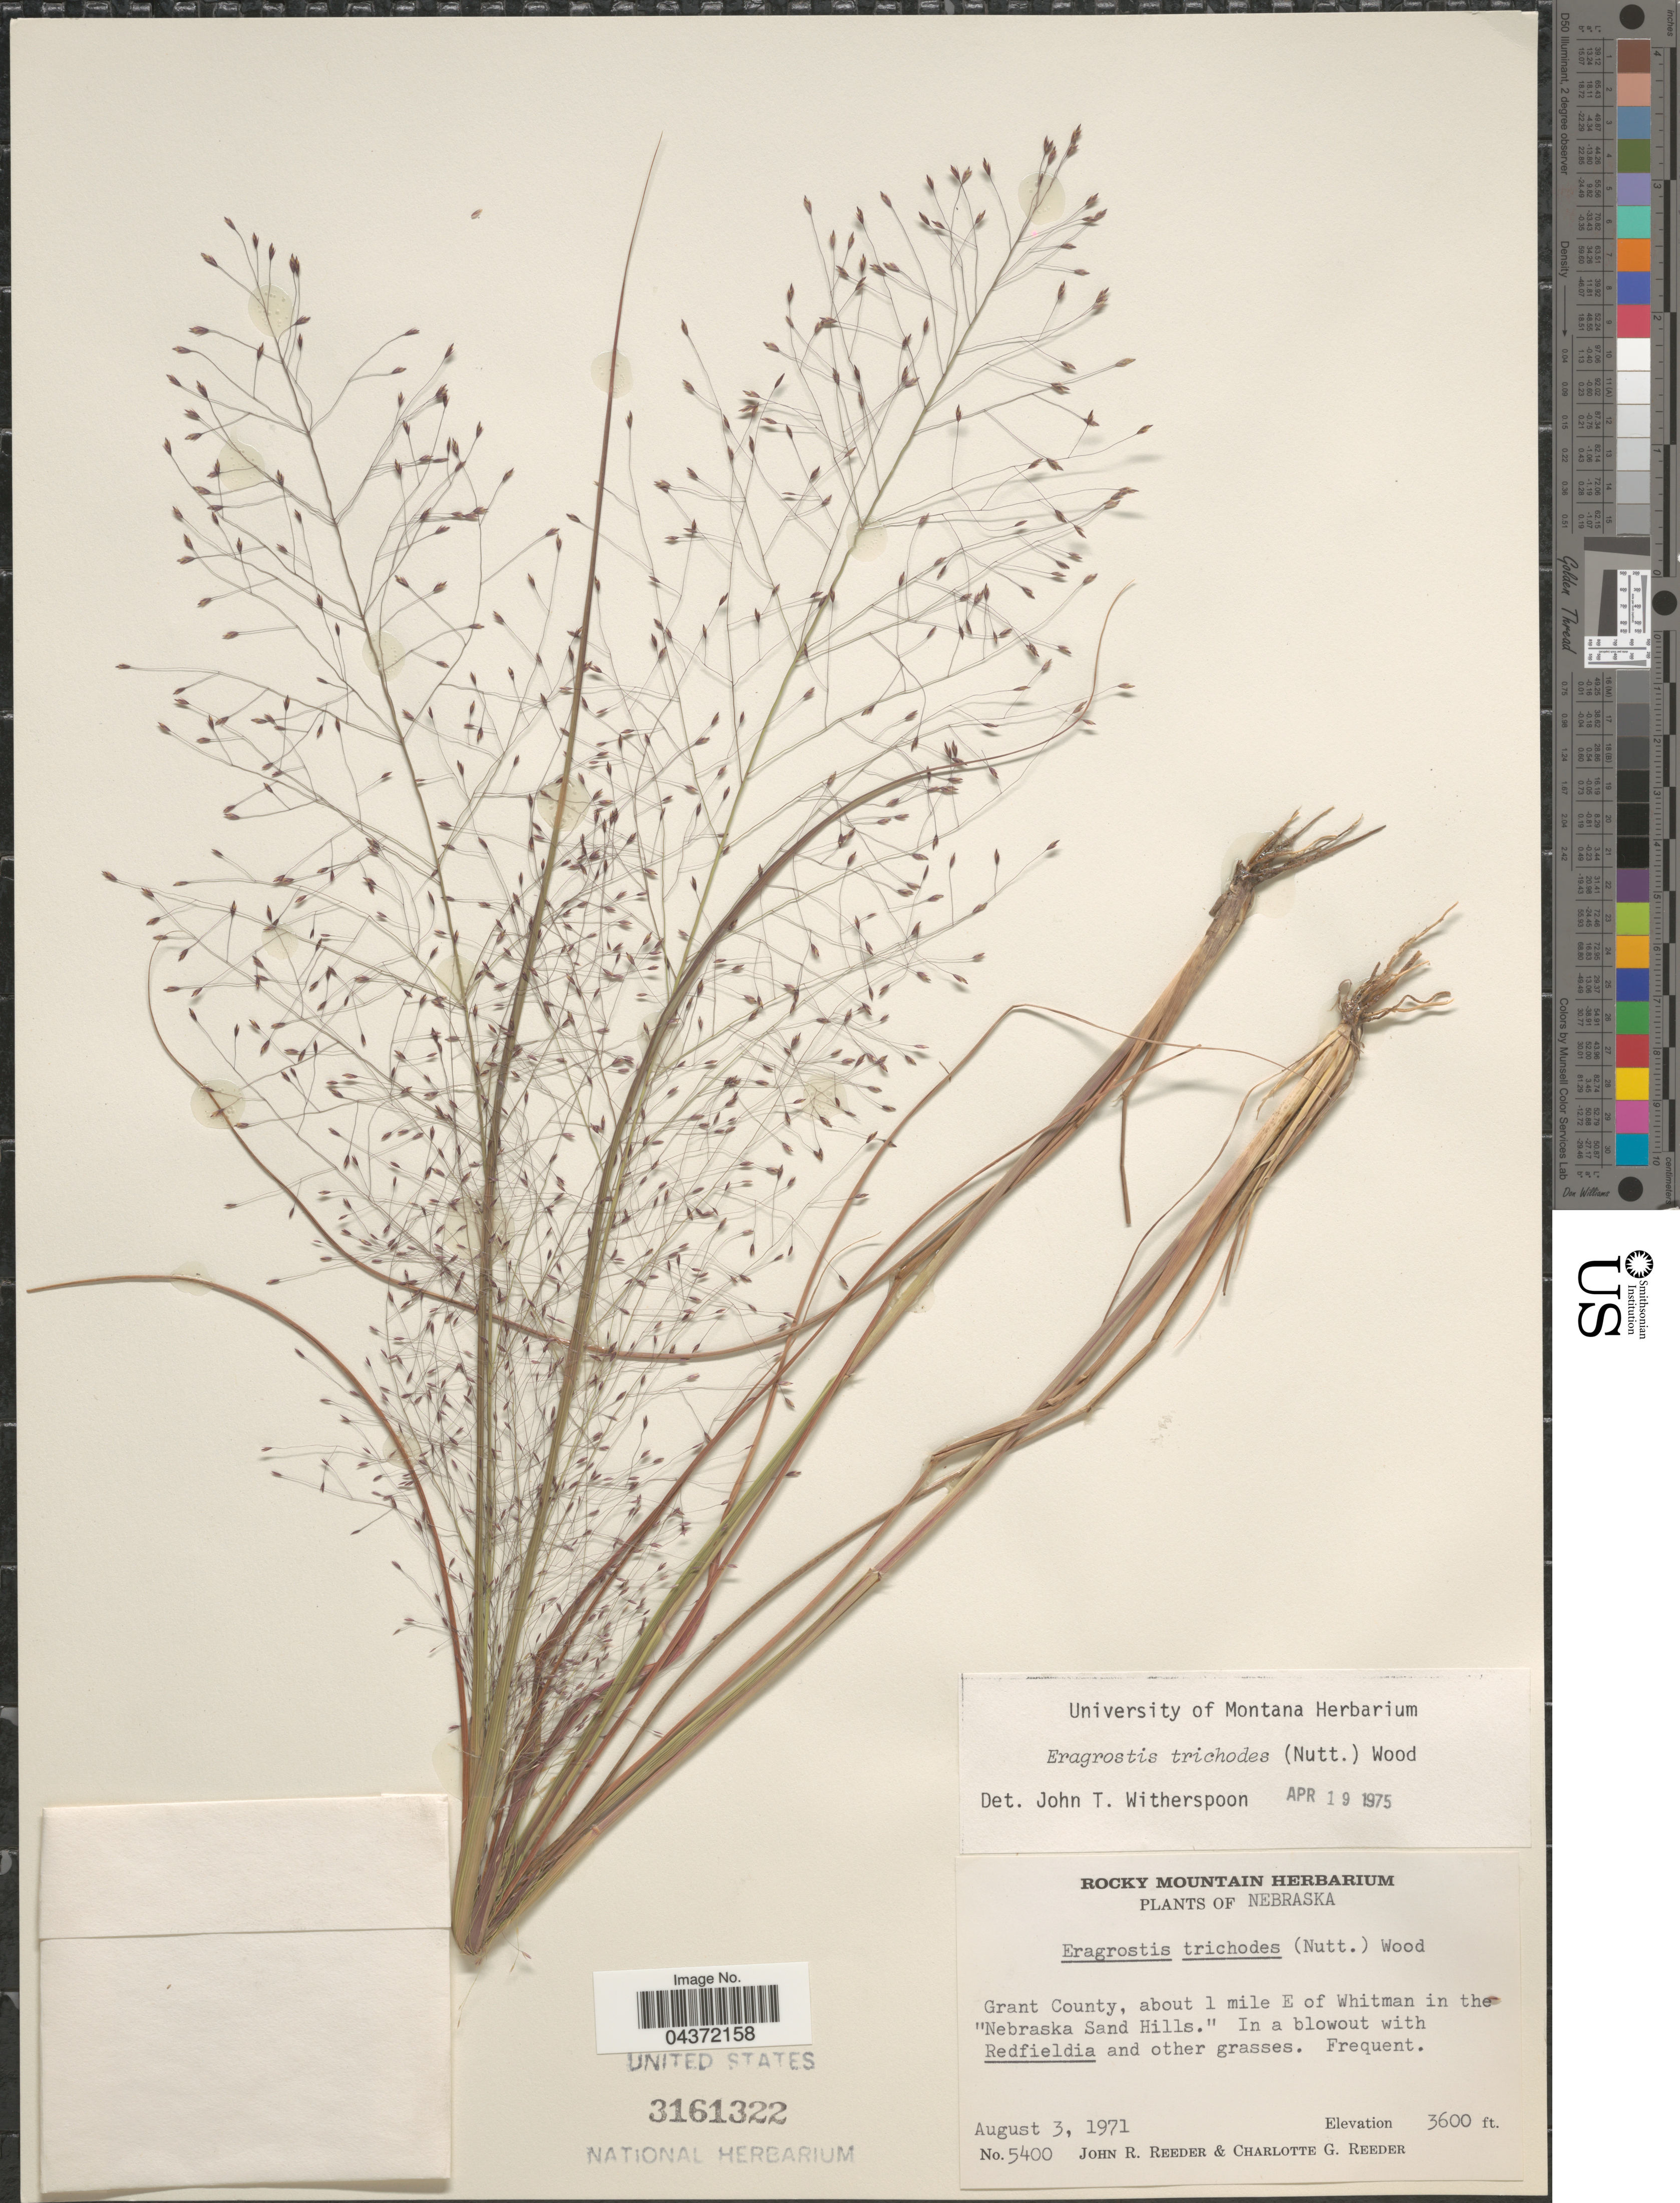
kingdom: Plantae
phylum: Tracheophyta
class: Liliopsida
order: Poales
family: Poaceae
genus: Eragrostis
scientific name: Eragrostis trichodes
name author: (Nutt.) Alph. Wood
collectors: J. R. Reeder & C. G. Reeder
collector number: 5400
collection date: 1971-08-03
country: United States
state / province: Nebraska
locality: Grant County, about 1 mile E of Whitman in the "Nebraska Sand Hills."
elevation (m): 1097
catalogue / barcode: US 3161322